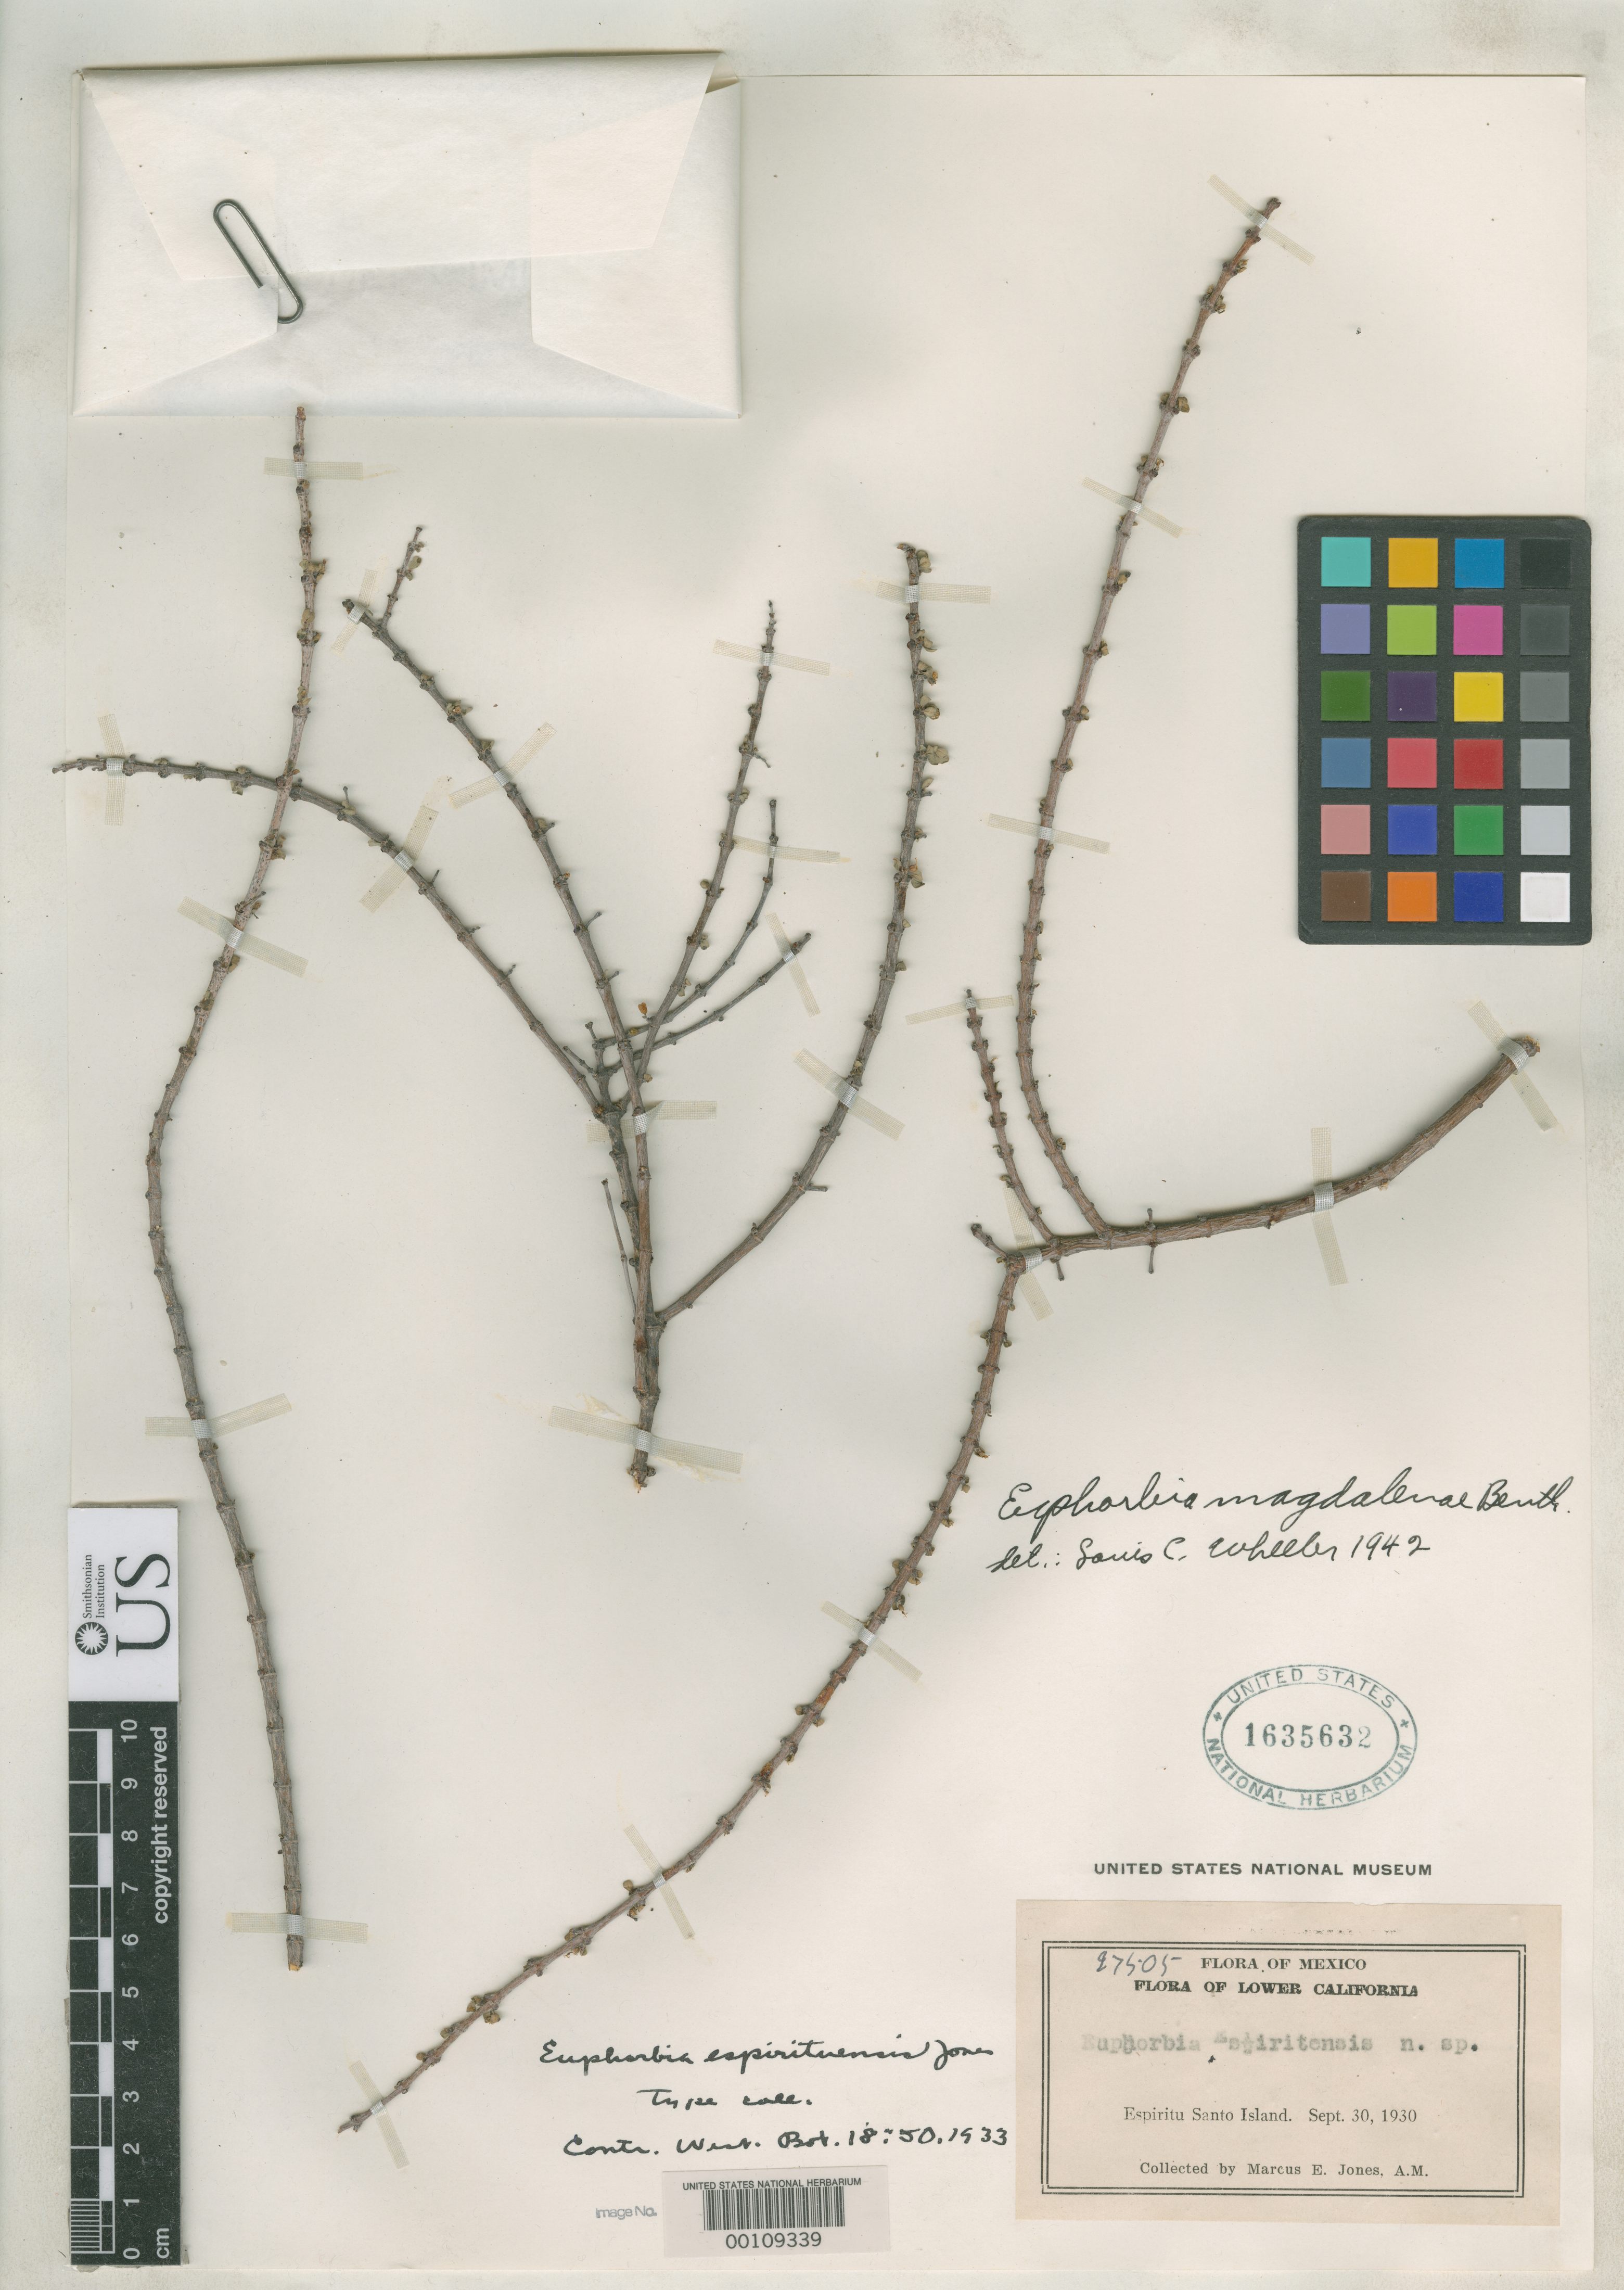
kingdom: Plantae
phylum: Tracheophyta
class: Magnoliopsida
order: Malpighiales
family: Euphorbiaceae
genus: Euphorbia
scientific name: Euphorbia espirituensis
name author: M.E. Jones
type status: Isotype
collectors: M. E. Jones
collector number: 27505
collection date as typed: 30 Sep 1930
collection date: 1930-09-30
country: Mexico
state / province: Baja California Sur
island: Espiritu Santo Island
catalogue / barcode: US 1635632